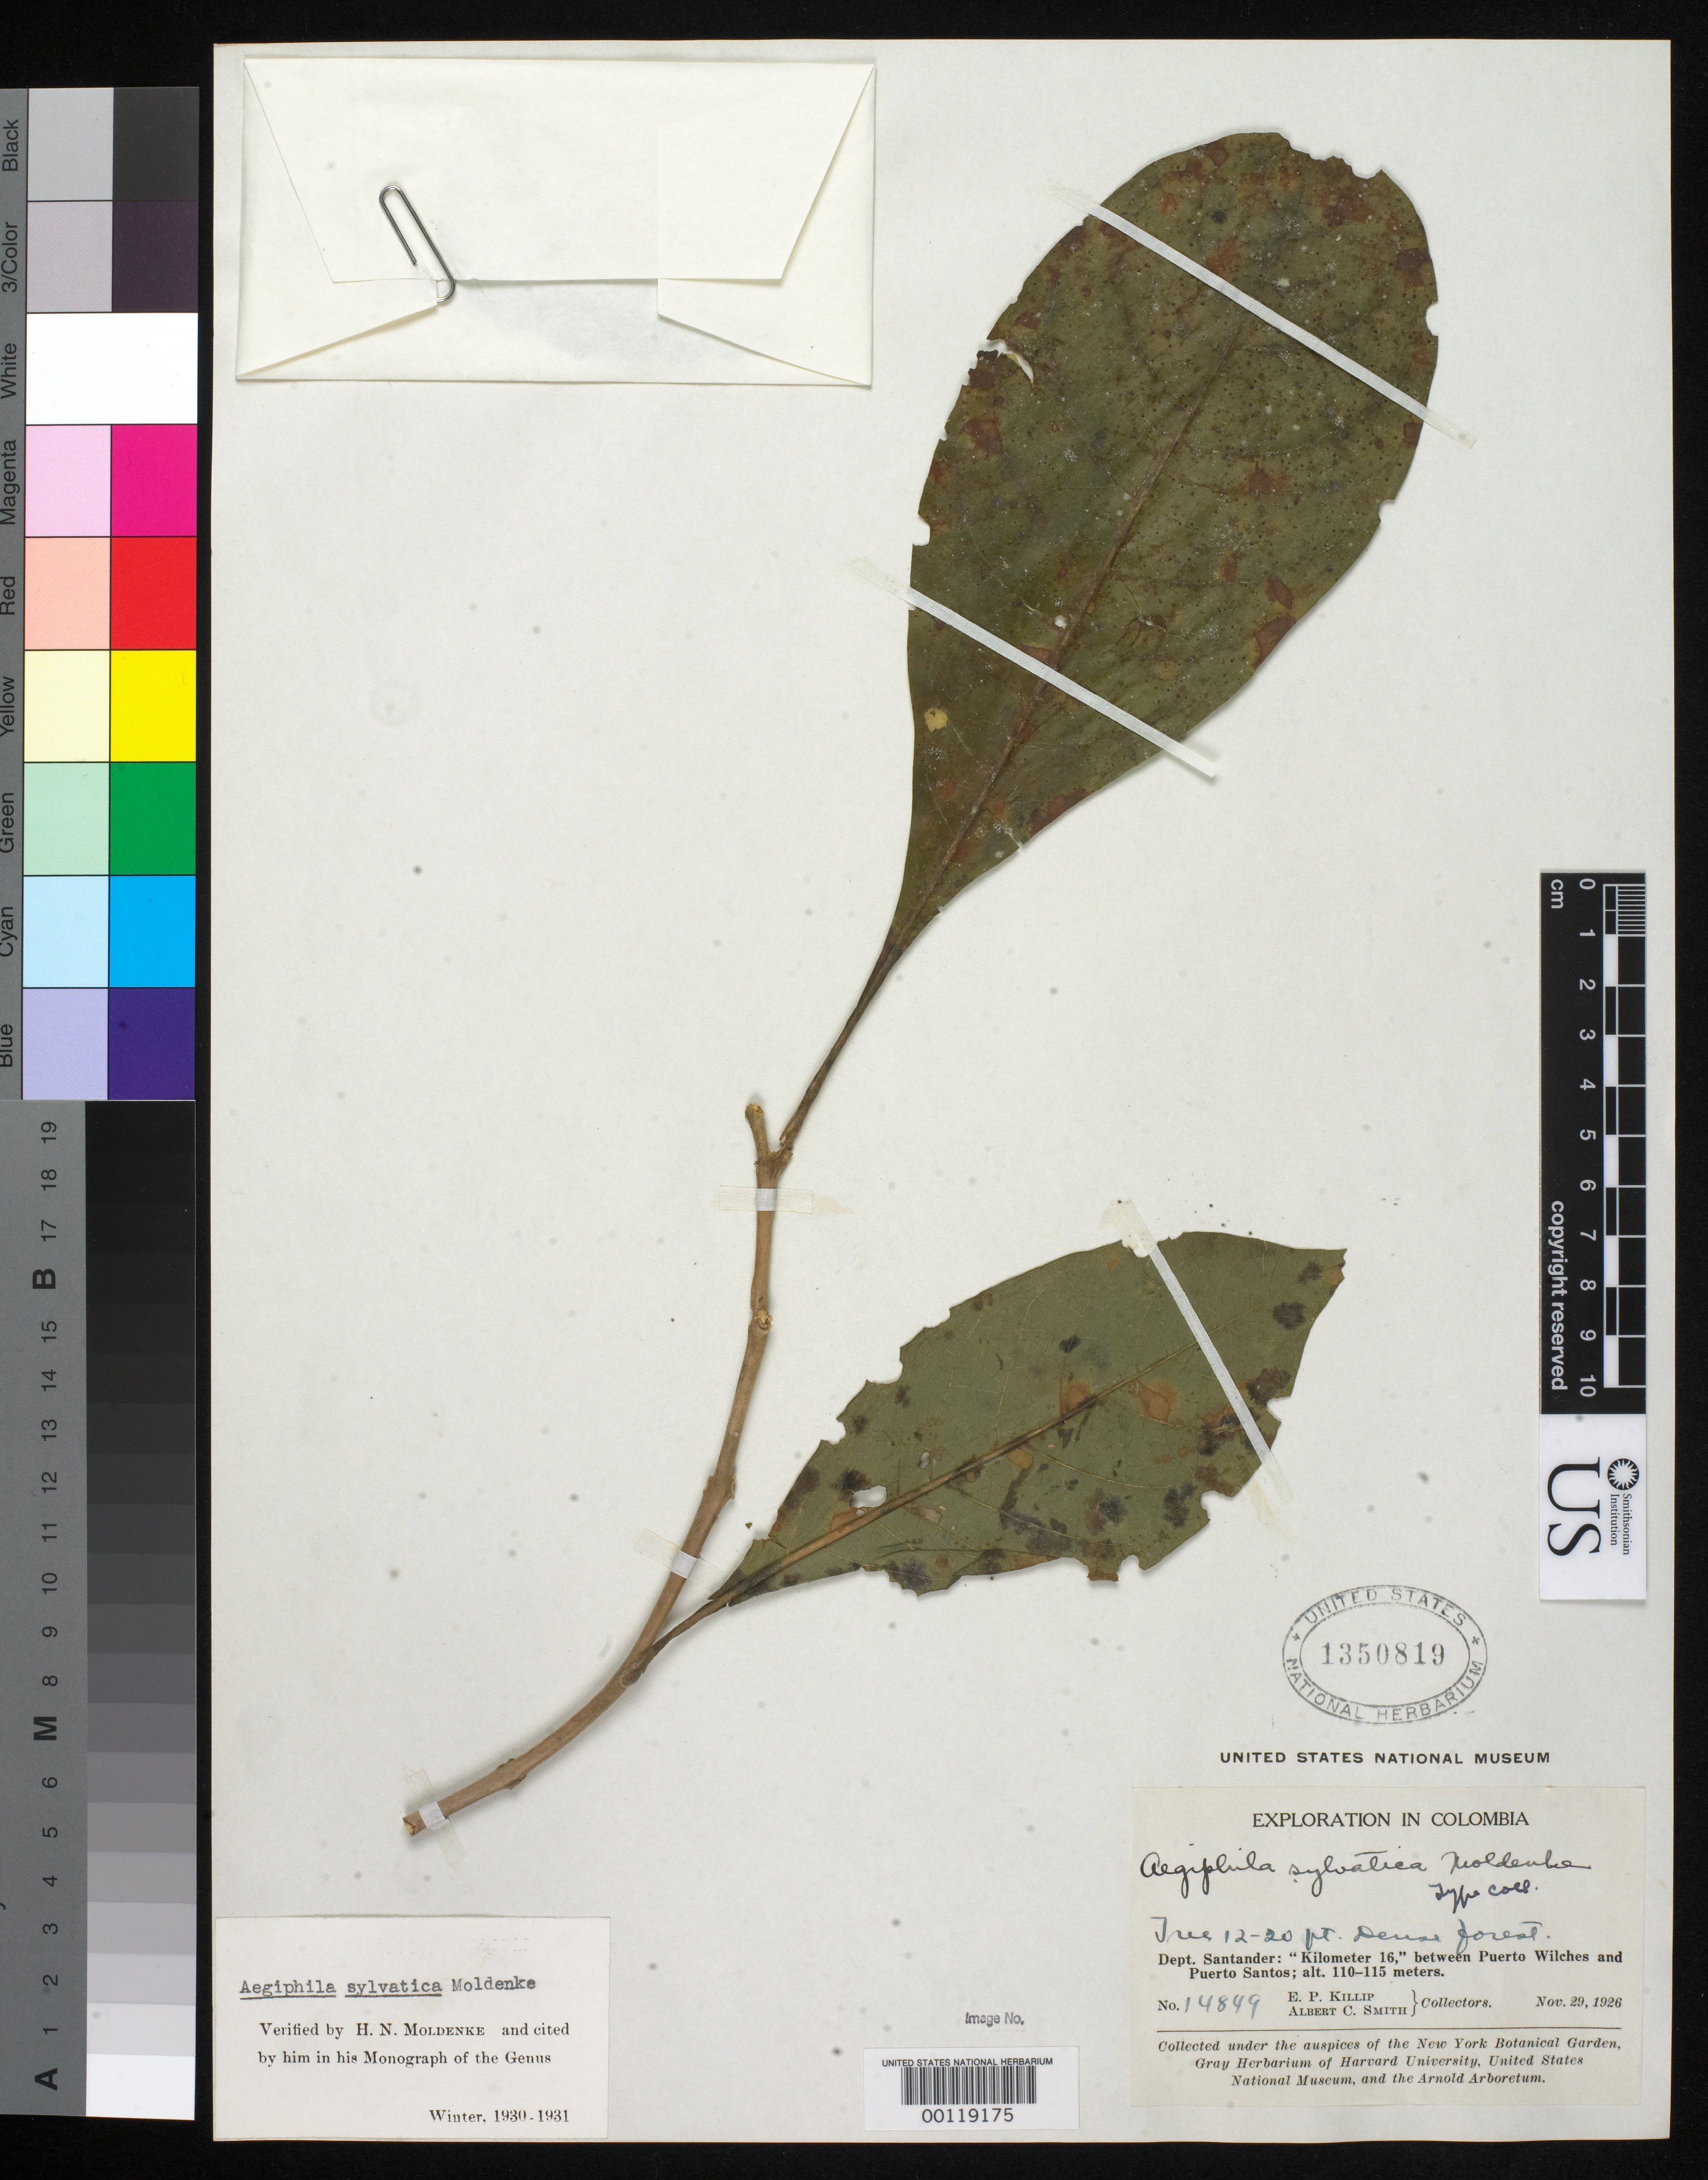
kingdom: Plantae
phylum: Tracheophyta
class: Magnoliopsida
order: Lamiales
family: Lamiaceae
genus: Aegiphila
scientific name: Aegiphila sylvatica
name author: Moldenke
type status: Isotype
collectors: E. P. Killip & A. C. Smith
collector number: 14849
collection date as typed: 29 Nov 1926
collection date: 1926-11-29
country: Colombia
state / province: Santander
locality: Between Puerto Wilches and Puerto Santos.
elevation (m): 110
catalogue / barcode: US 1350819